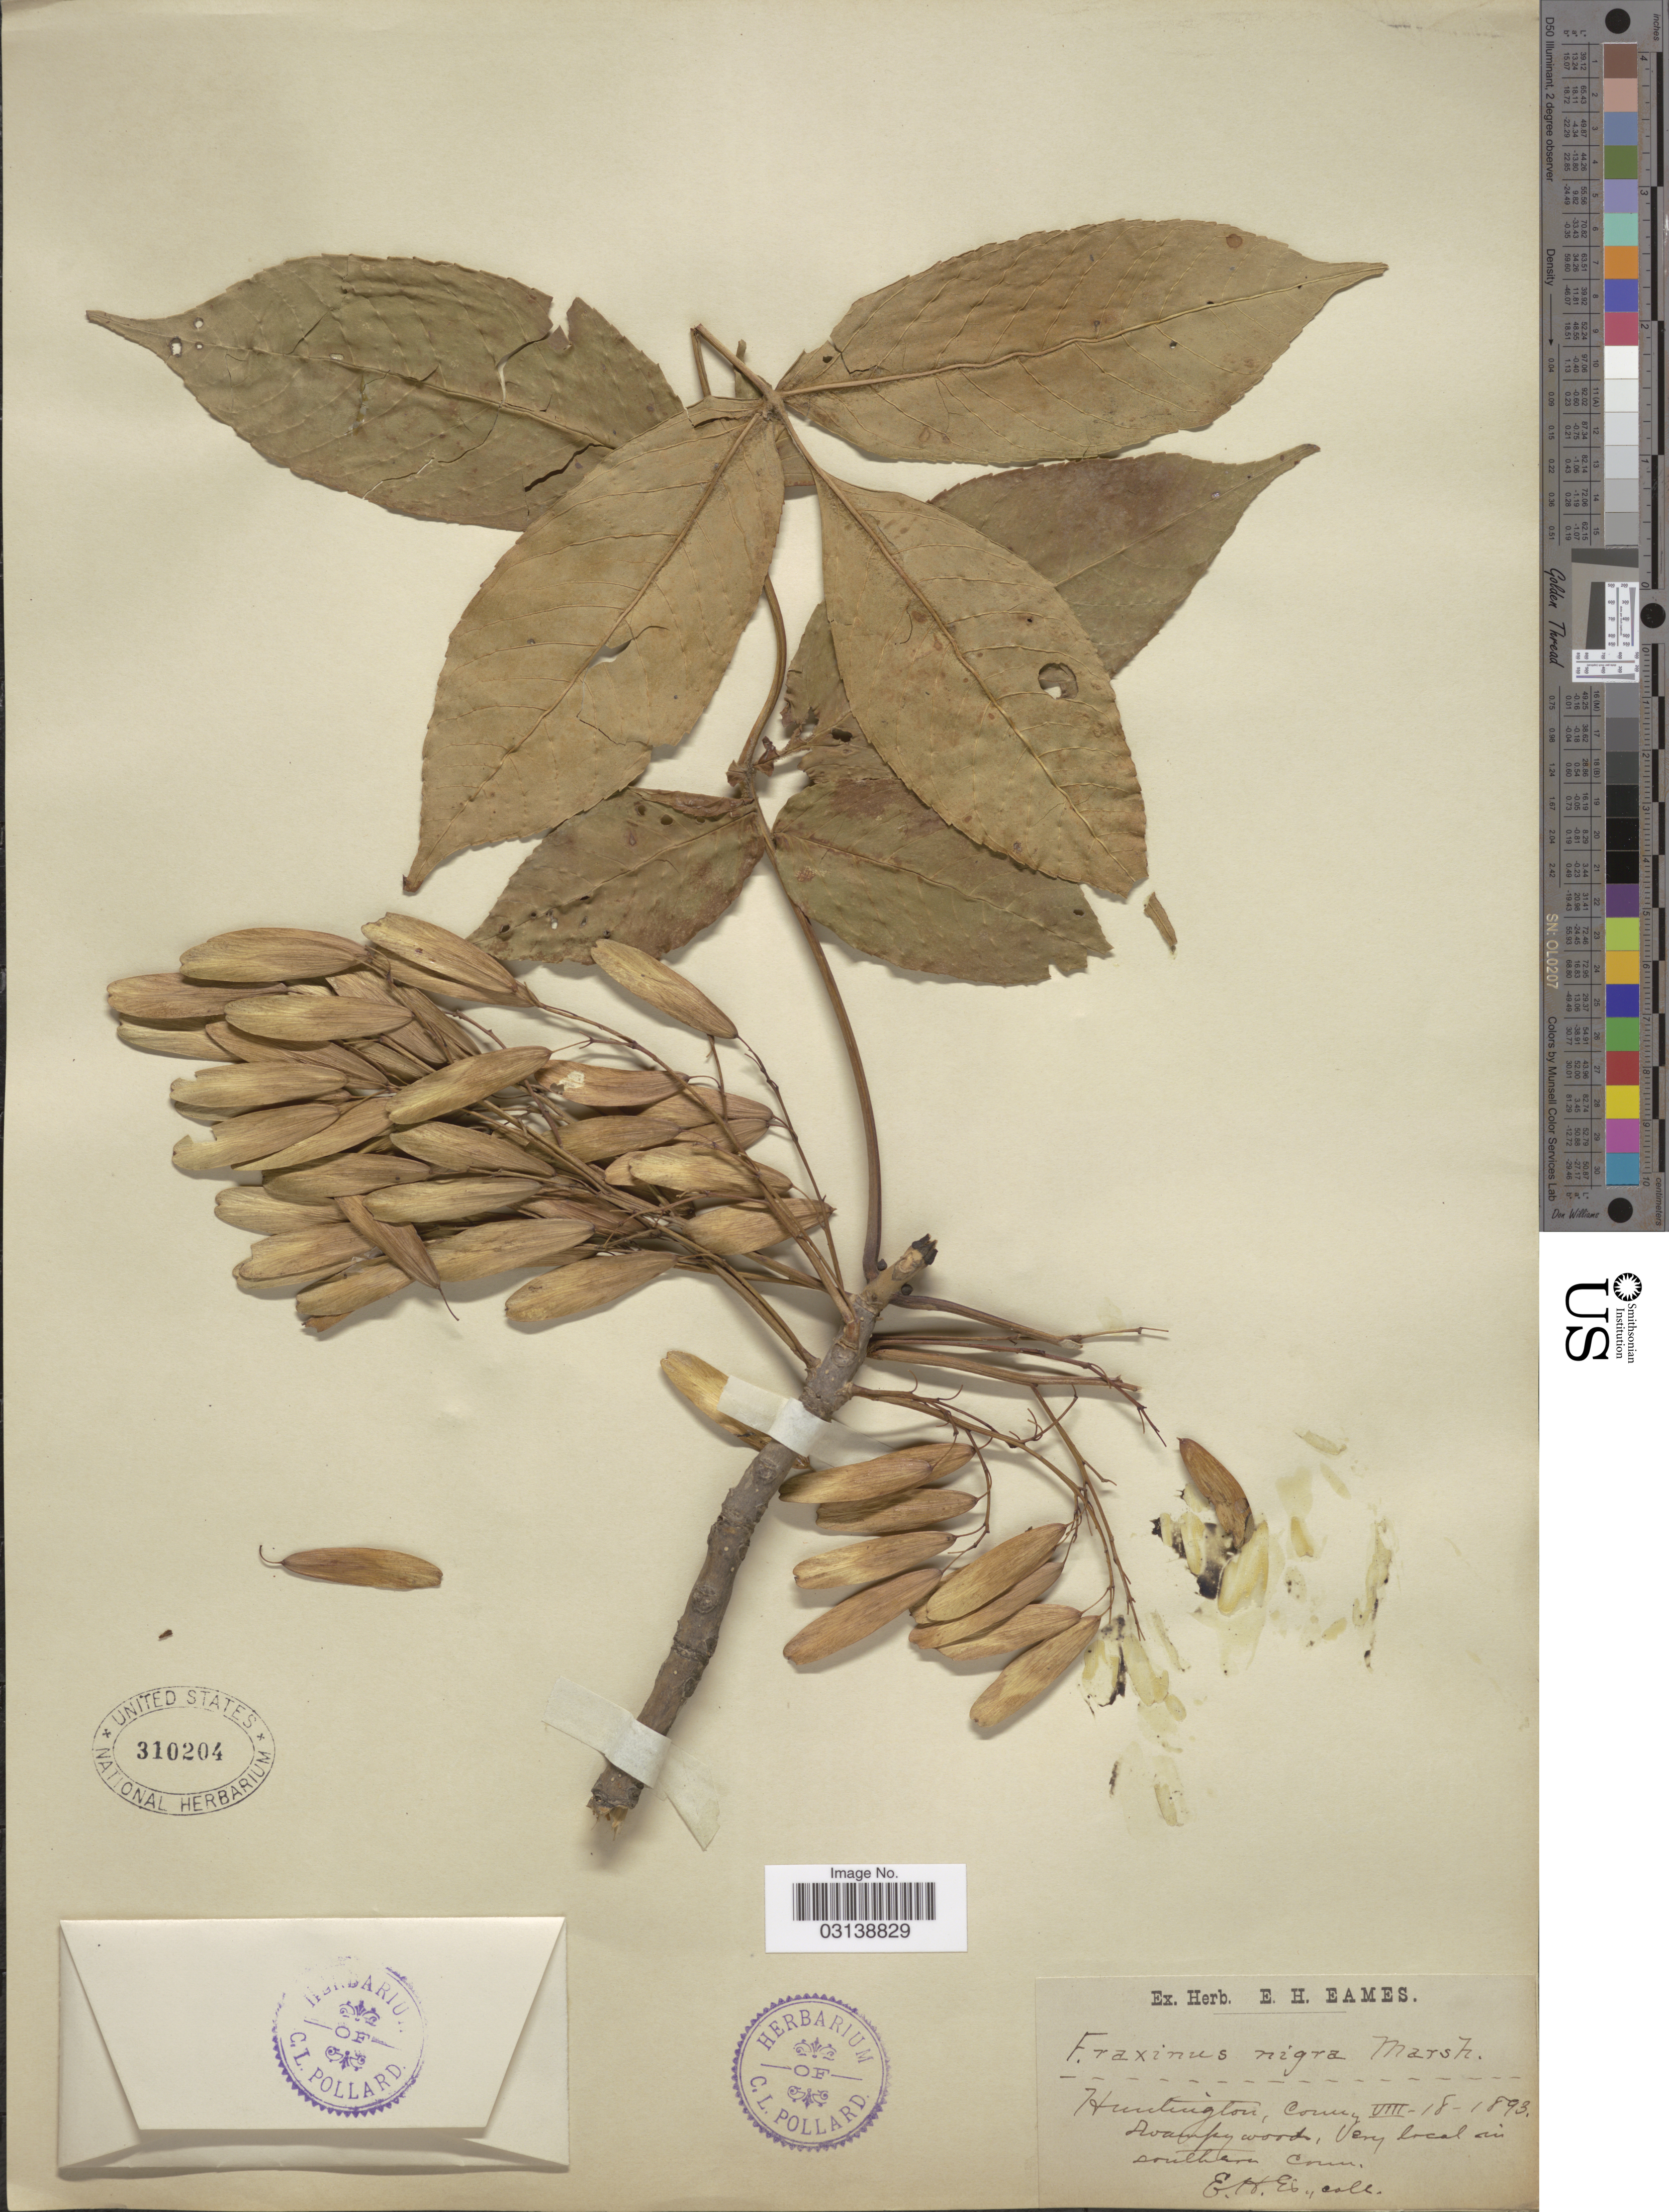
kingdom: Plantae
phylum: Tracheophyta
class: Magnoliopsida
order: Lamiales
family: Oleaceae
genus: Fraxinus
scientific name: Fraxinus nigra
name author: Marshall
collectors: E. H. Eames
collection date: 1893-08-18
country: United States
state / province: Connecticut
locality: Huntington. Southern Conn.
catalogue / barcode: US 310204